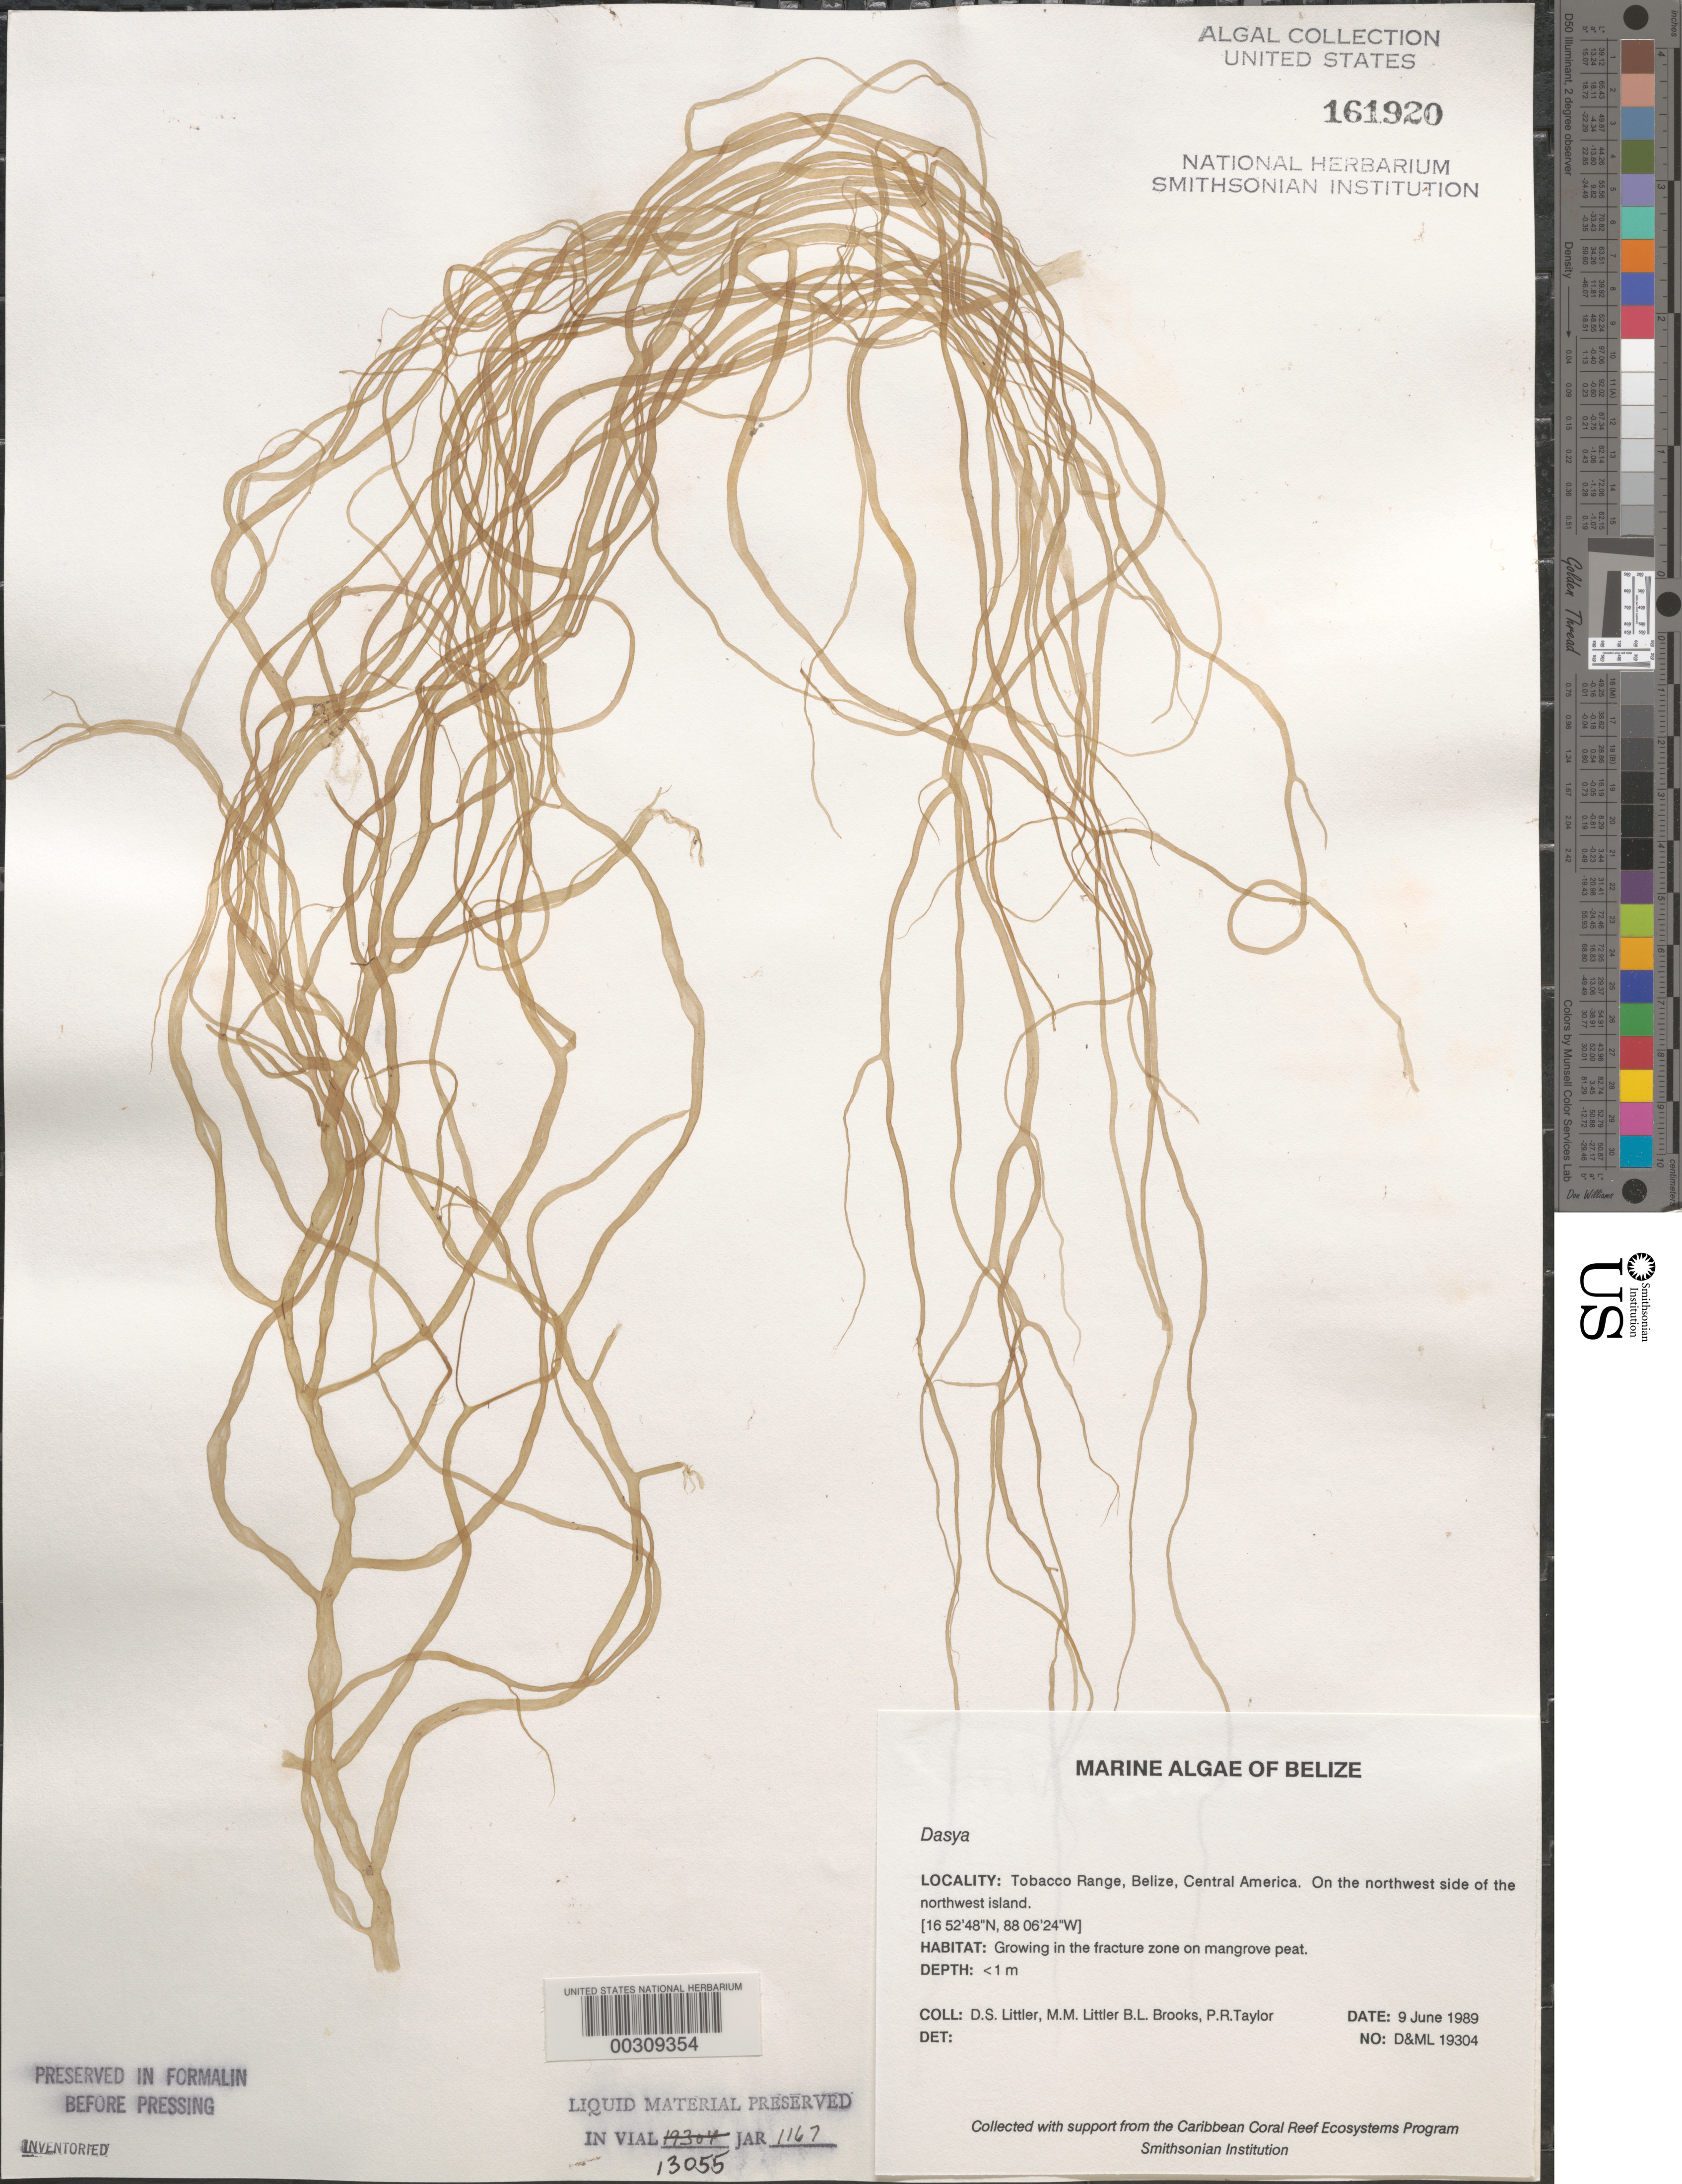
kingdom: Plantae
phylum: Rhodophyta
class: Florideophyceae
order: Ceramiales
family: Dasyaceae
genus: Dasya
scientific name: Dasya sp.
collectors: D. S. Littler, M. M. Littler, B. Brooks & P. R. Taylor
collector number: D&ML 19304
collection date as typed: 09 Jun 1989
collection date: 1989-06-09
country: Belize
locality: Tobacco Range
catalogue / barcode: US 161920